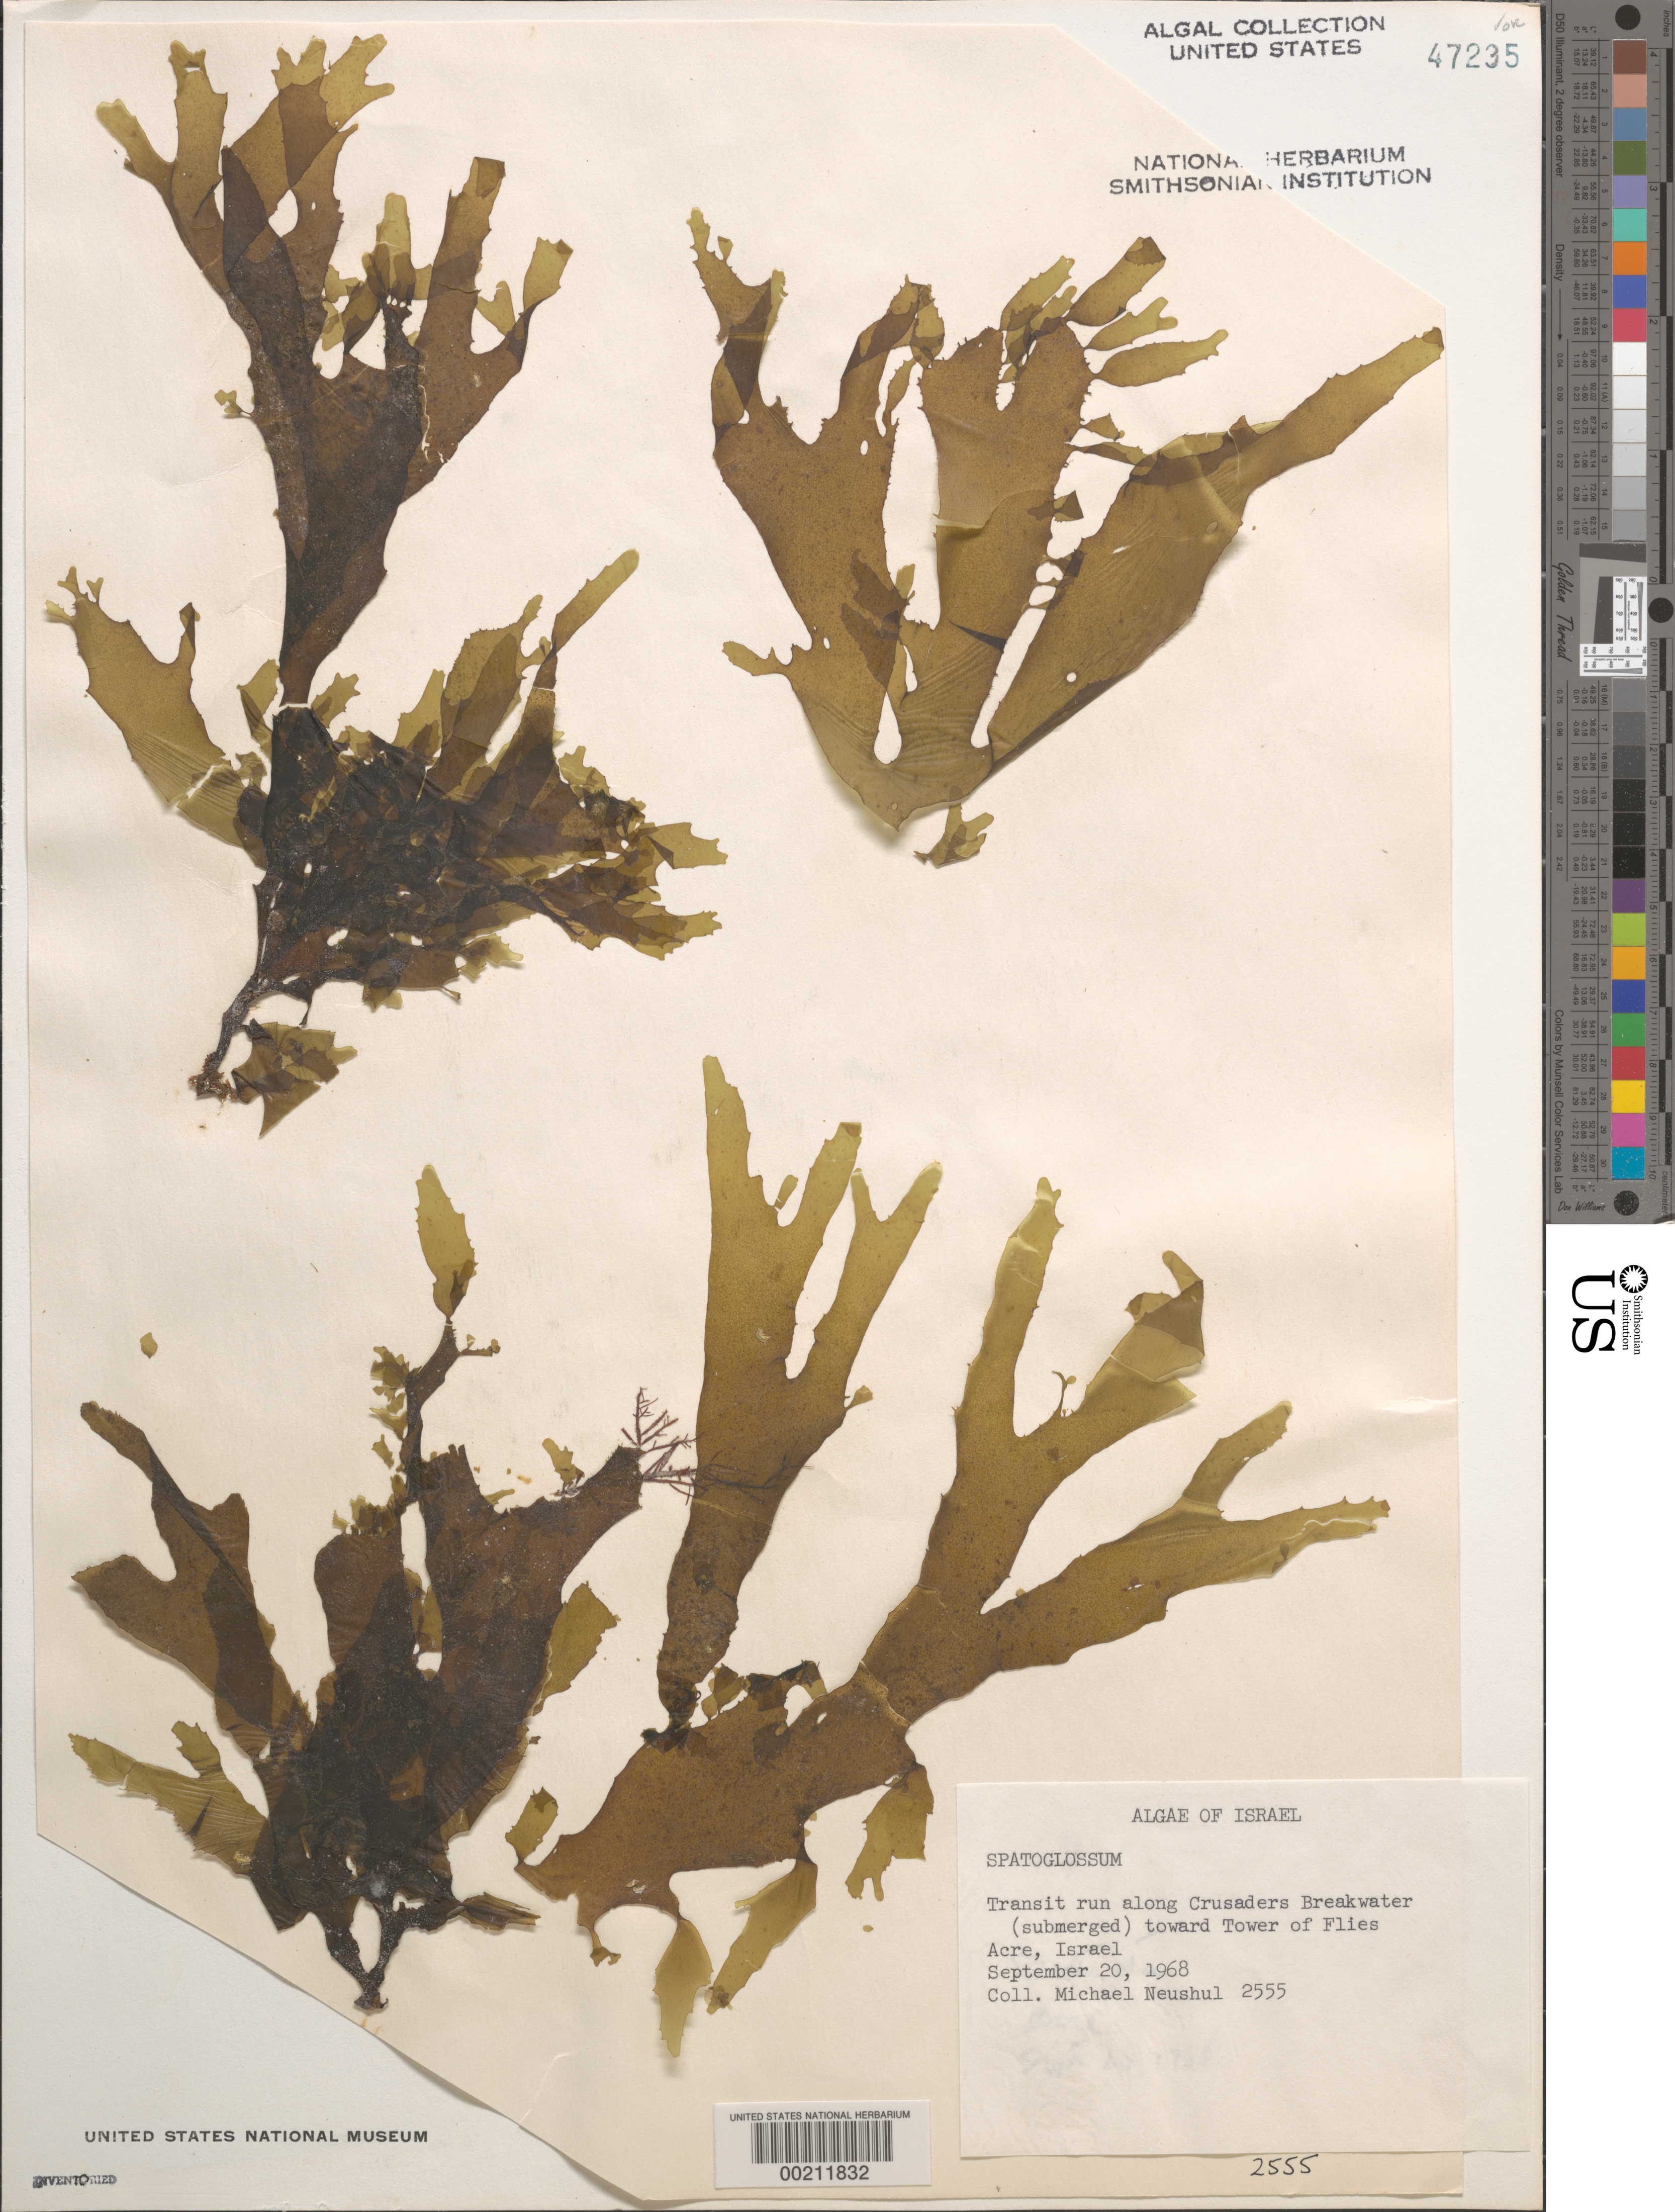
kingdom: Chromista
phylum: Ochrophyta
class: Phaeophyceae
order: Dictyotales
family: Dictyotaceae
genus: Spatoglossum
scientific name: Spatoglossum sp.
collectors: M. Neushul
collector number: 2555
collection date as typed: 20 Sep 1968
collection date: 1968-09-20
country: Israel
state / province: Northern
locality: Crusaders Breakwater toward Tower of Flies, Acre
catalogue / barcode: US 47235